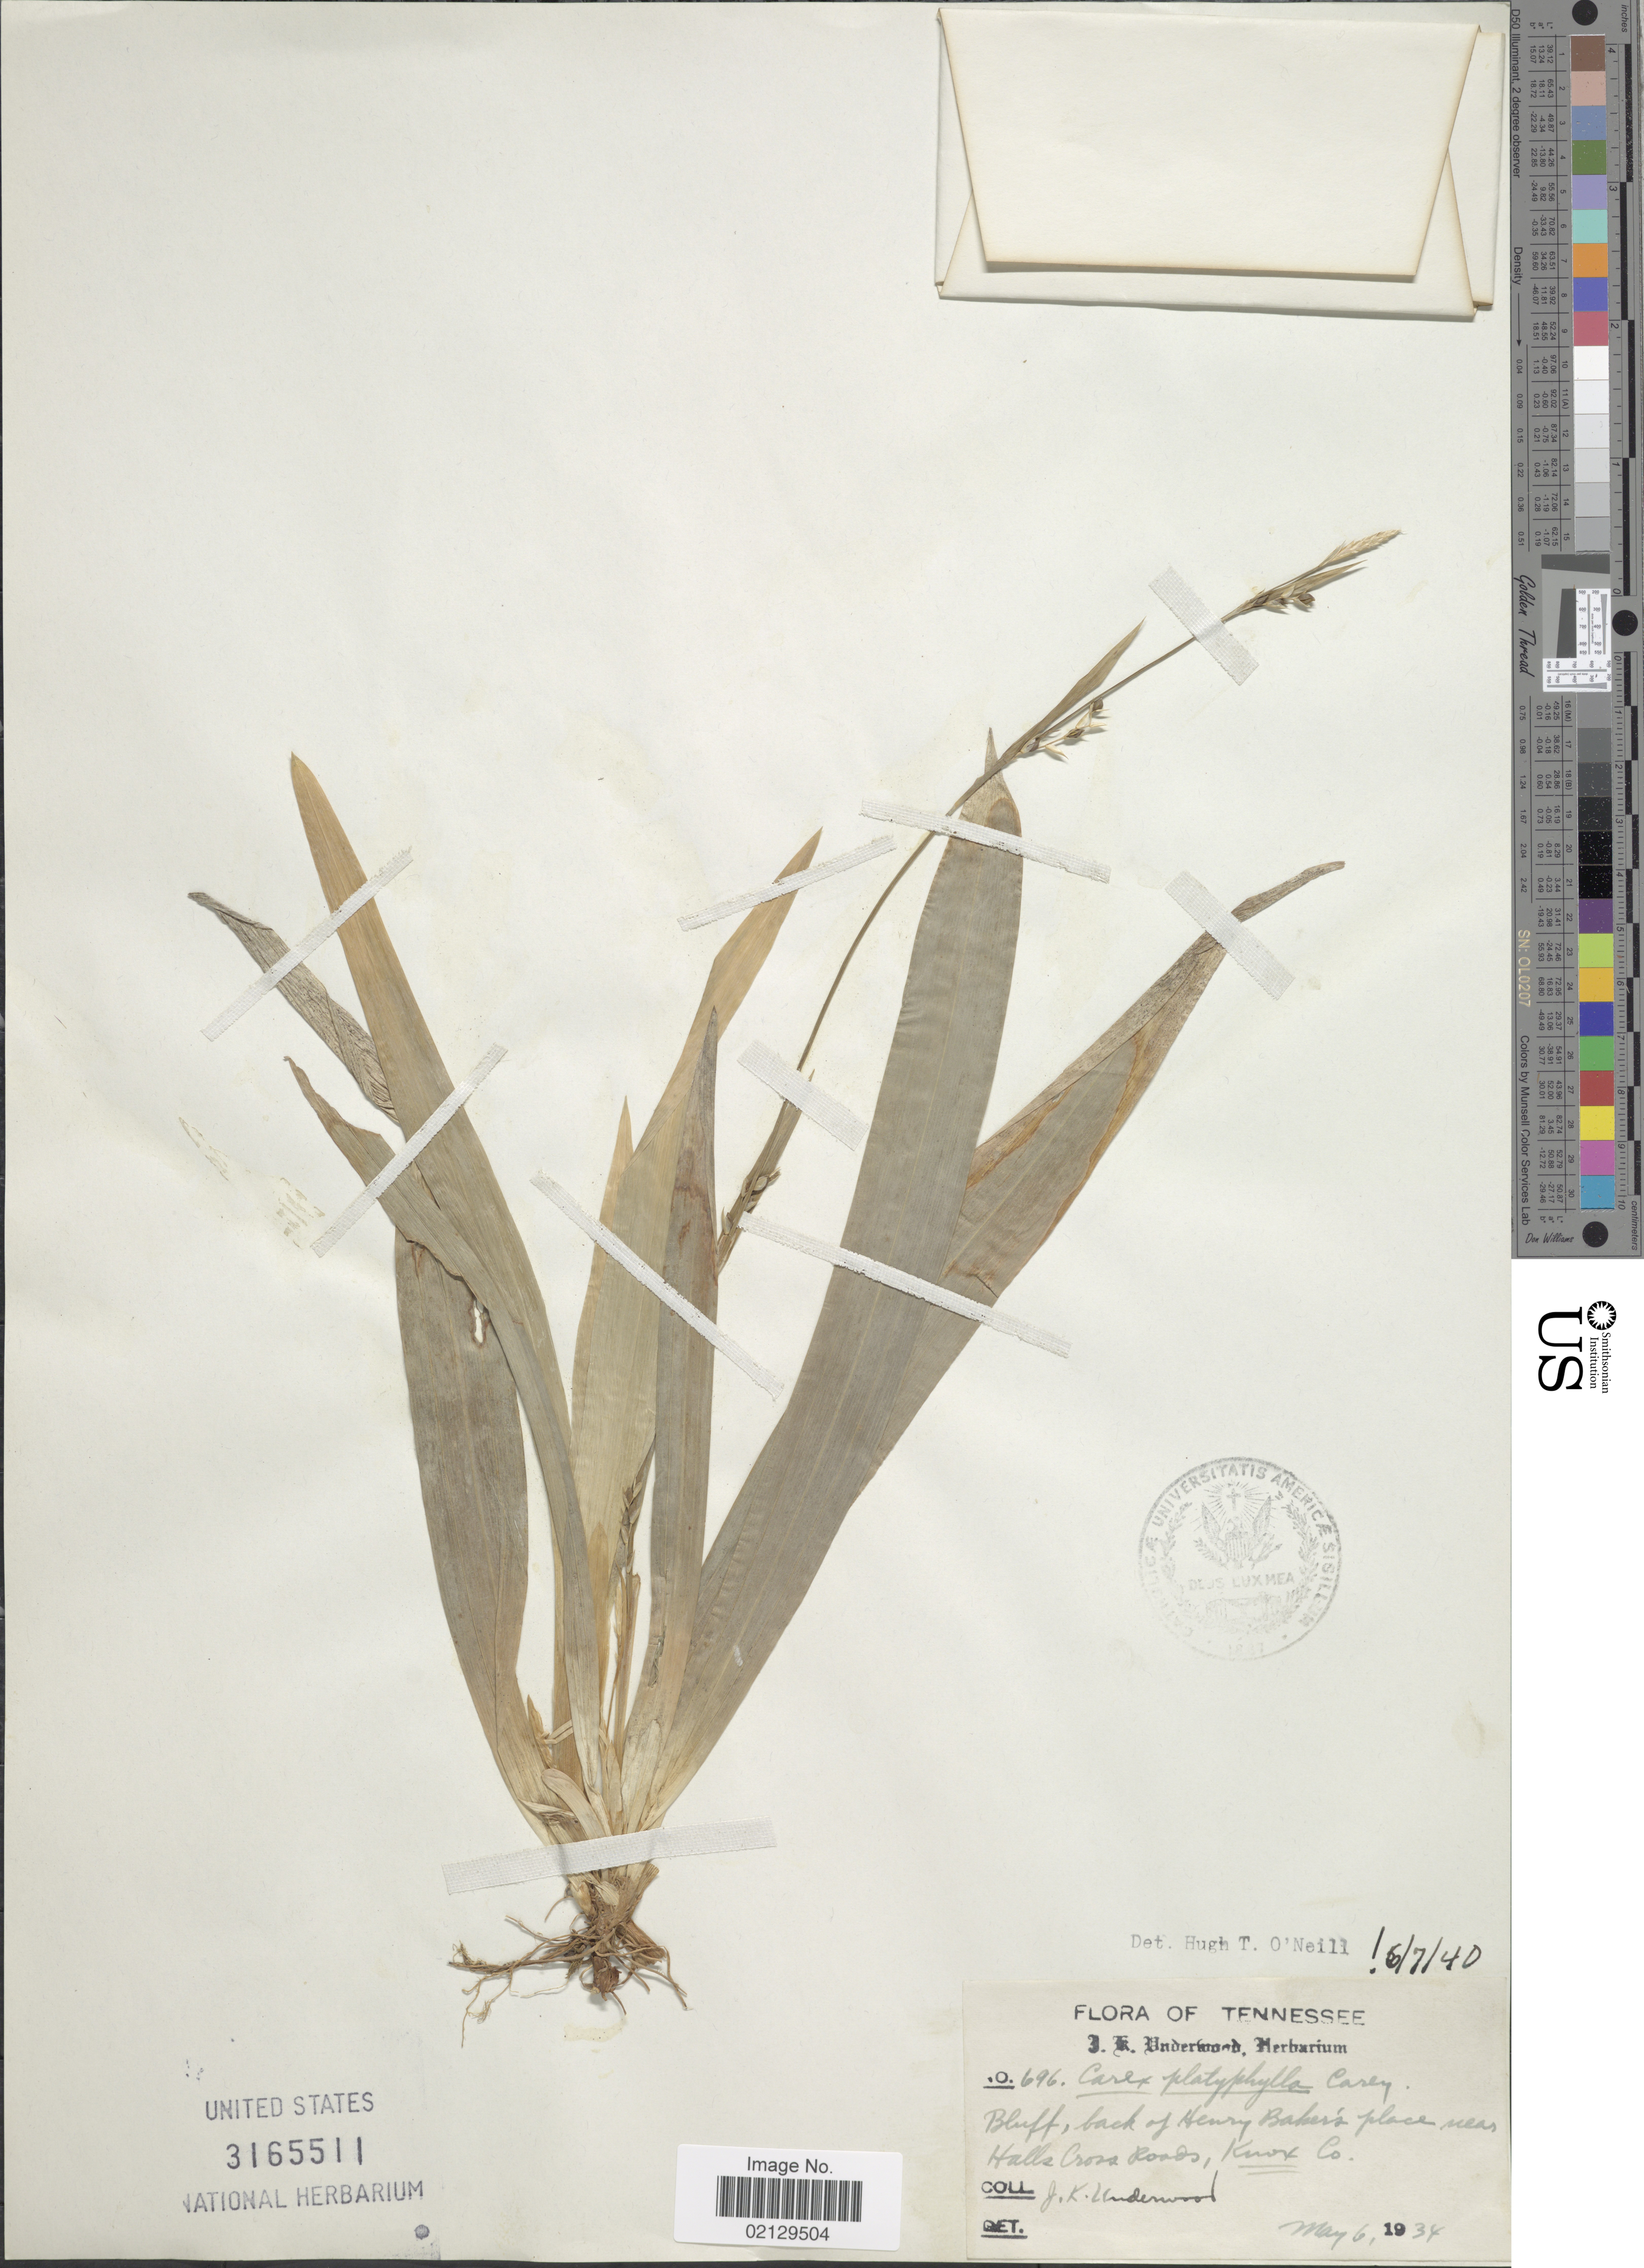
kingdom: Plantae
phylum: Tracheophyta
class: Liliopsida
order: Poales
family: Cyperaceae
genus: Carex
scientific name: Carex platyphylla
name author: J. Carey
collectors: J. K. Underwood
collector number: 696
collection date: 1934-05-06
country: United States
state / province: Tennessee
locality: Bluff, back of Henry Baker's place near Halls Cross Road, Knox Co.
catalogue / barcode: US 3165511